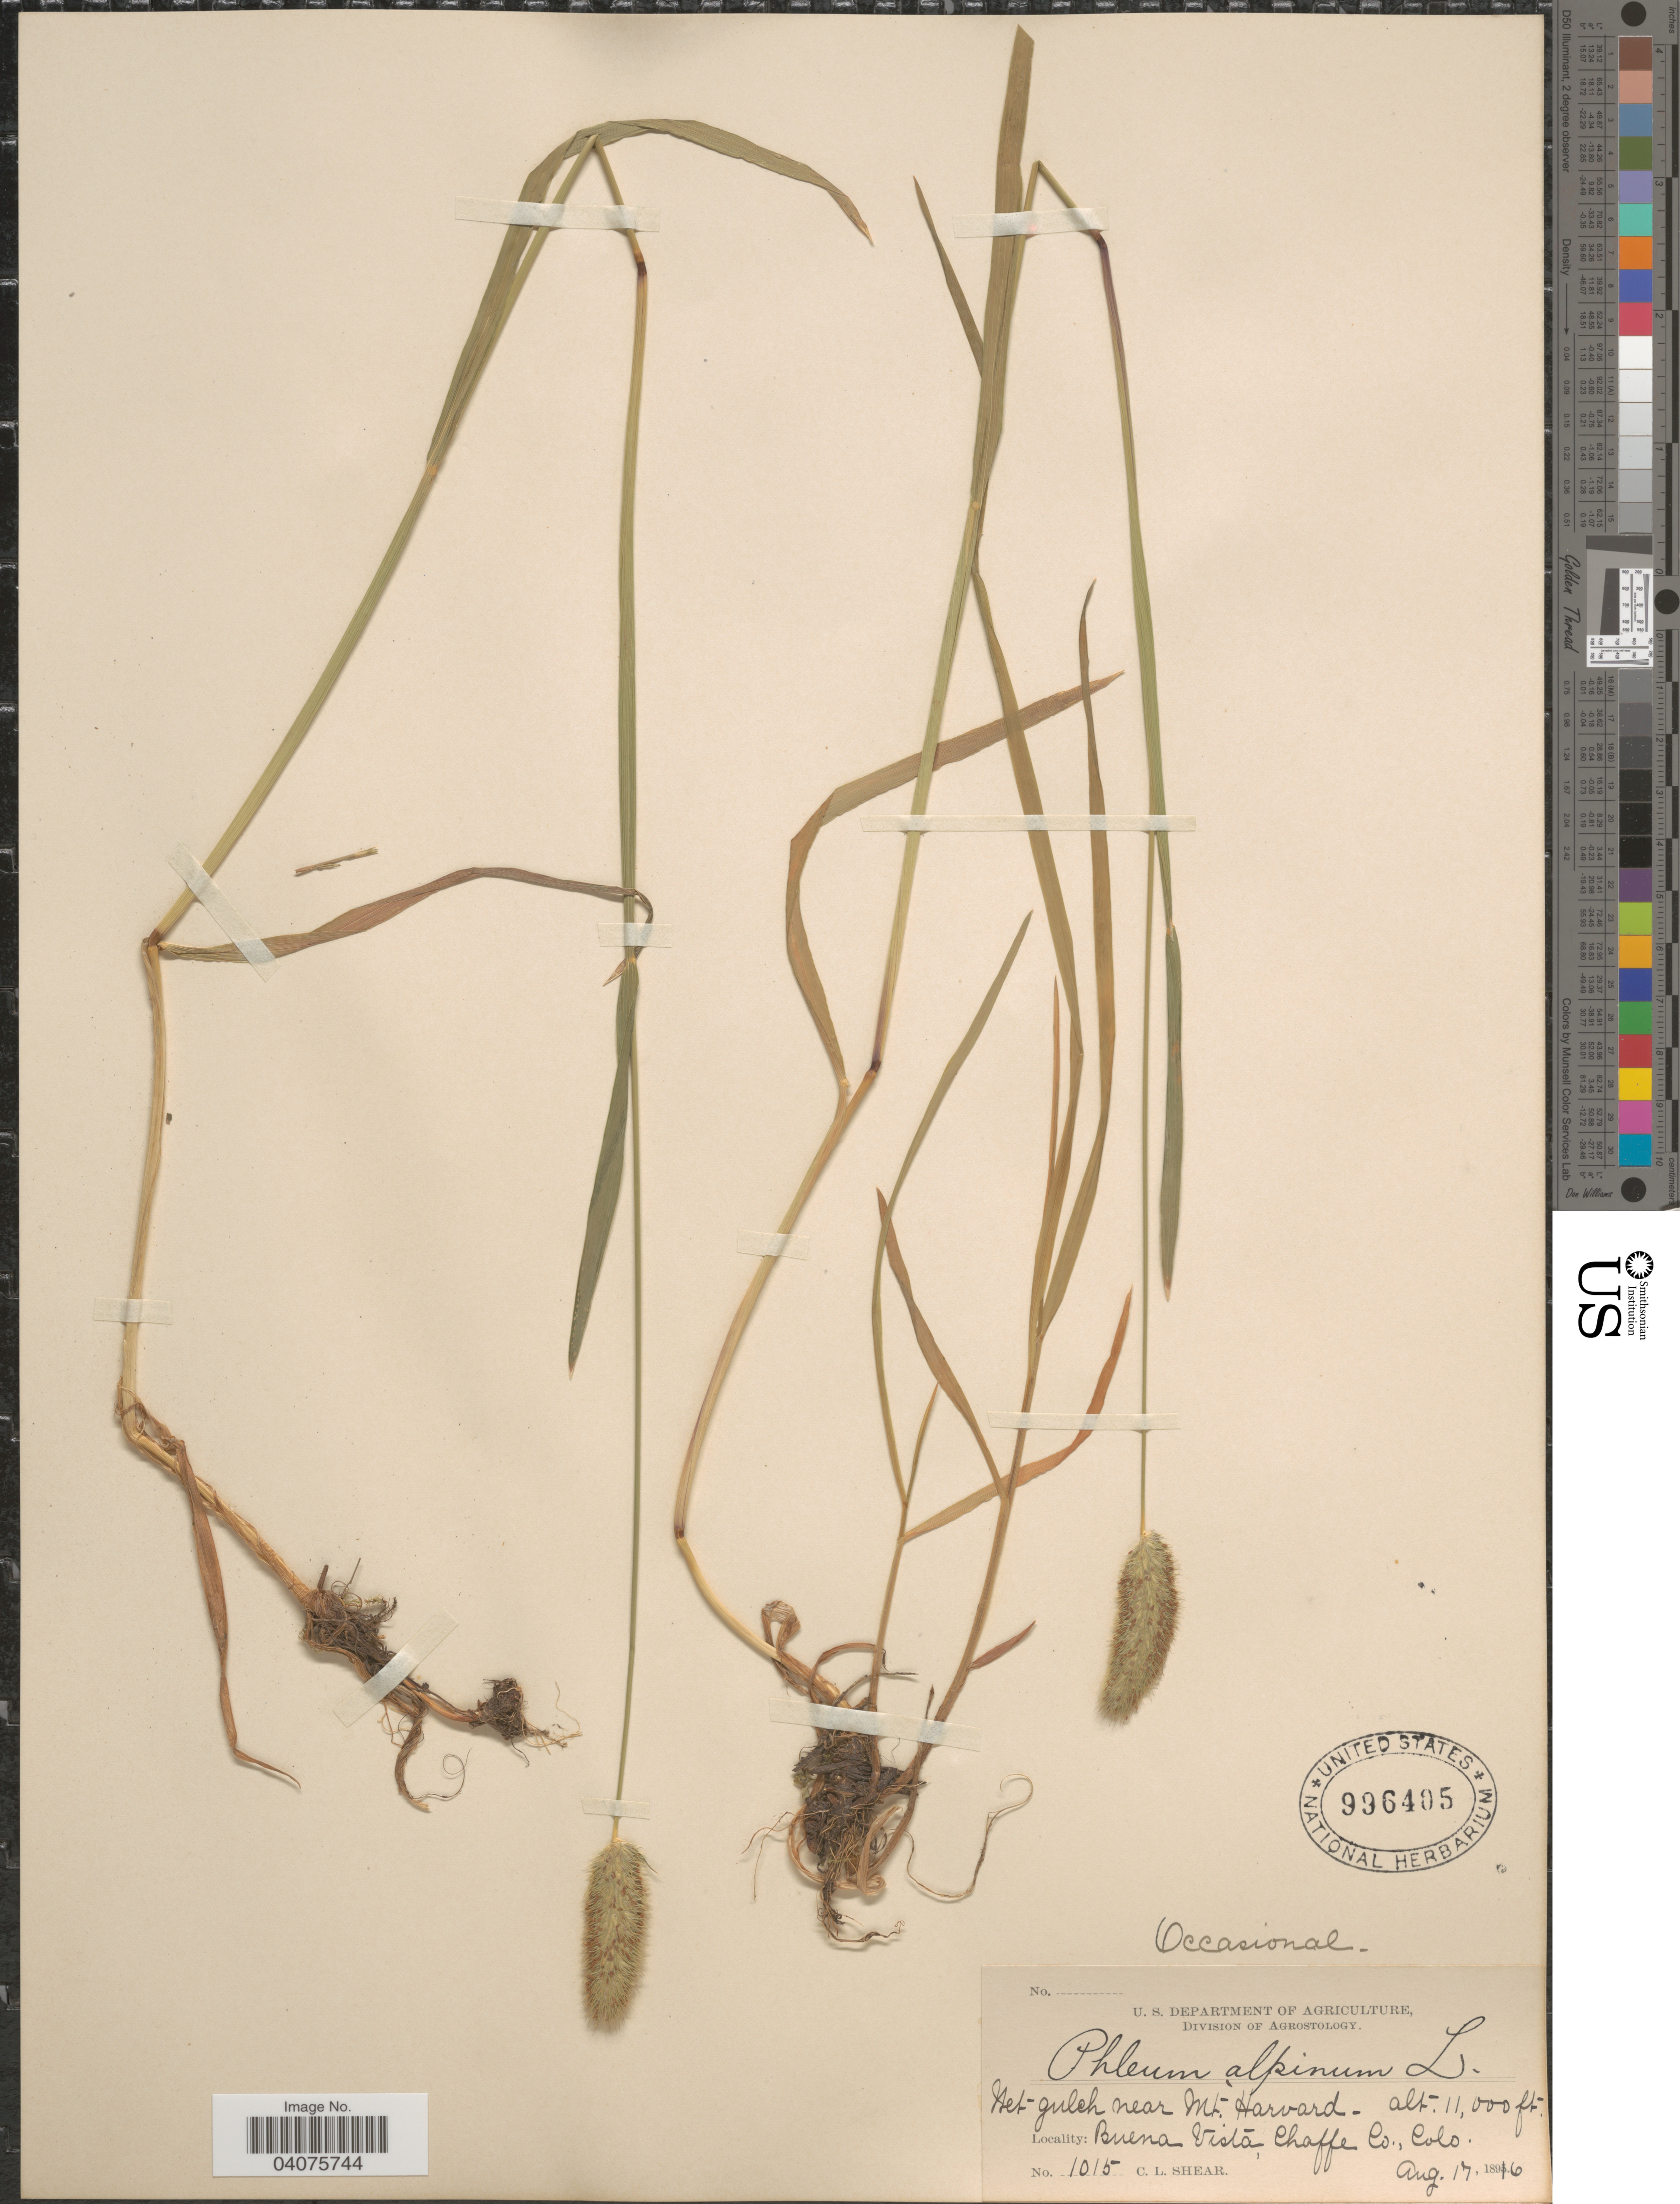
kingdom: Plantae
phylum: Tracheophyta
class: Liliopsida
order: Poales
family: Poaceae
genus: Phleum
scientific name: Phleum alpinum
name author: L.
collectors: C. L. Shear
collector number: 1015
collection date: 1896-08-17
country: United States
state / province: Colorado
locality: Wet gulch near Mt. Harvard. Buena Vista, Chaffe Co.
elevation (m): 3353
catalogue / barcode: US 996405